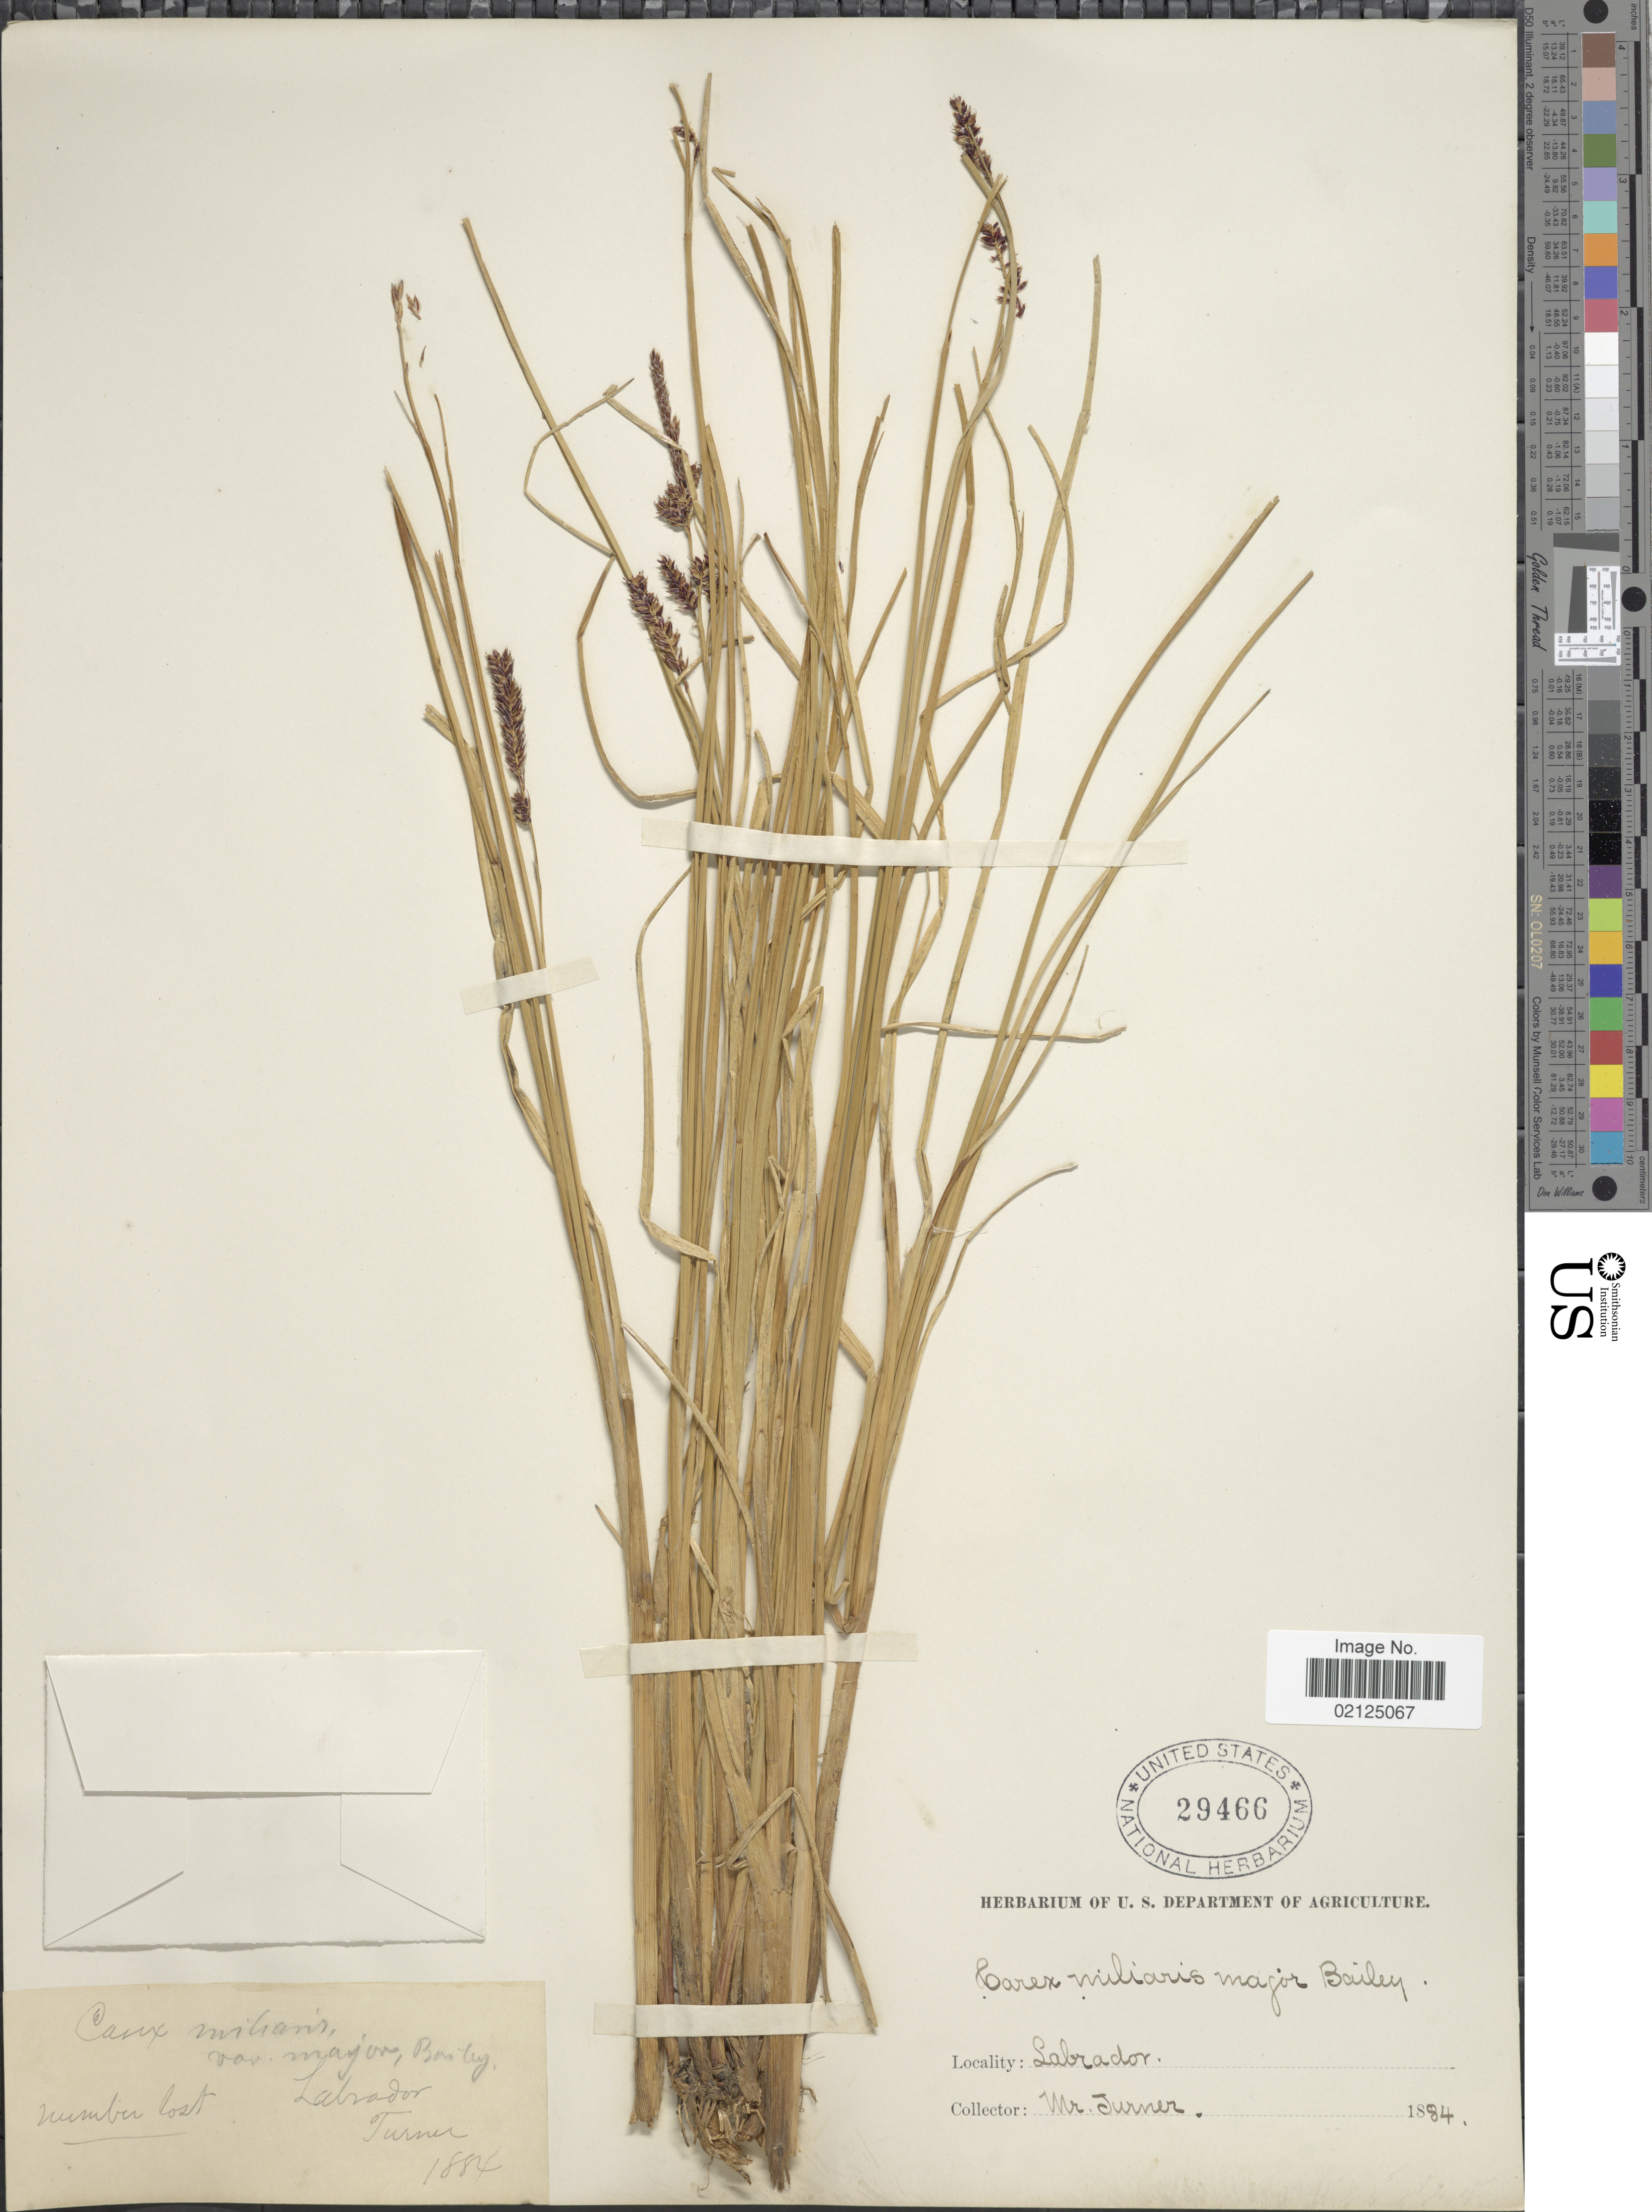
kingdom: Plantae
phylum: Tracheophyta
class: Liliopsida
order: Poales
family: Cyperaceae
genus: Carex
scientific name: Carex miliaris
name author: Michx.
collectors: -. Turner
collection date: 1884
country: Canada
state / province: Newfoundland and Labrador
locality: Labrador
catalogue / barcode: US 29466